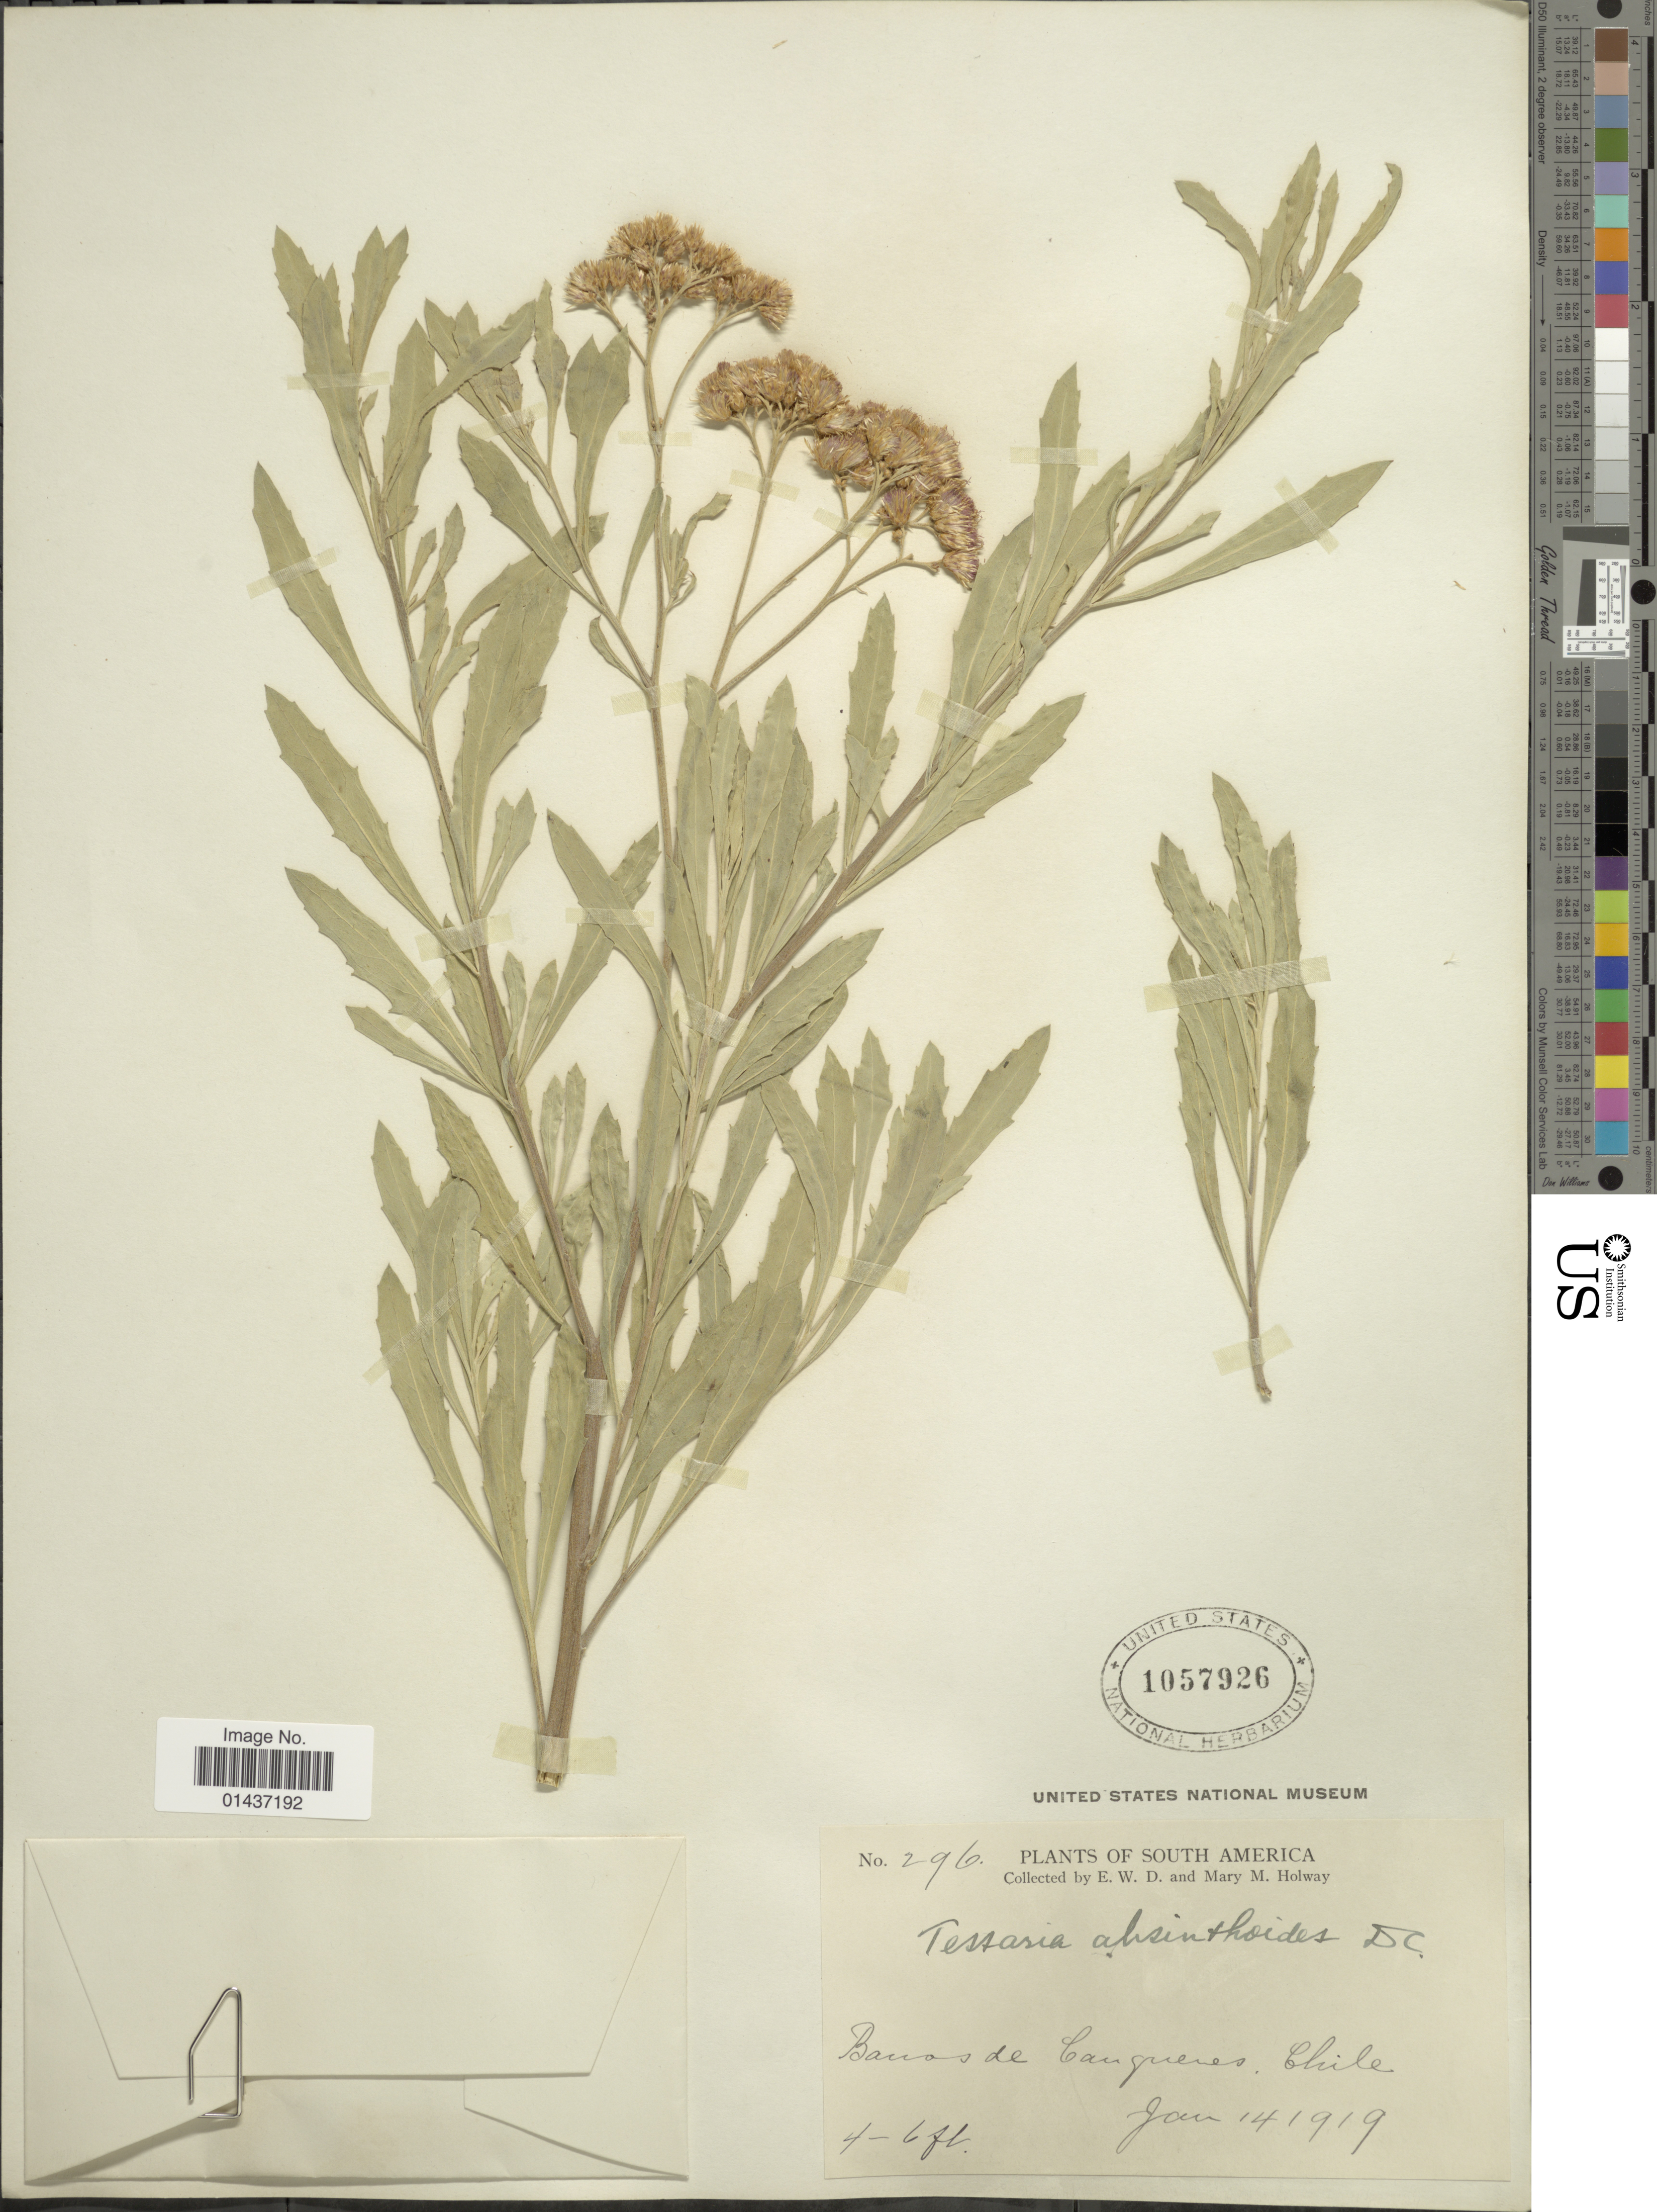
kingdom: Plantae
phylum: Tracheophyta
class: Magnoliopsida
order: Asterales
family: Asteraceae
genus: Tessaria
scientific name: Tessaria absinthioides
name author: (Hook. & Arn.) DC.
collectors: E. W. D. Holway & M. M. Holway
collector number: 296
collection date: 1919-01-14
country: Chile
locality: Banos de Cauquenes.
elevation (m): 1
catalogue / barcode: US 1057926